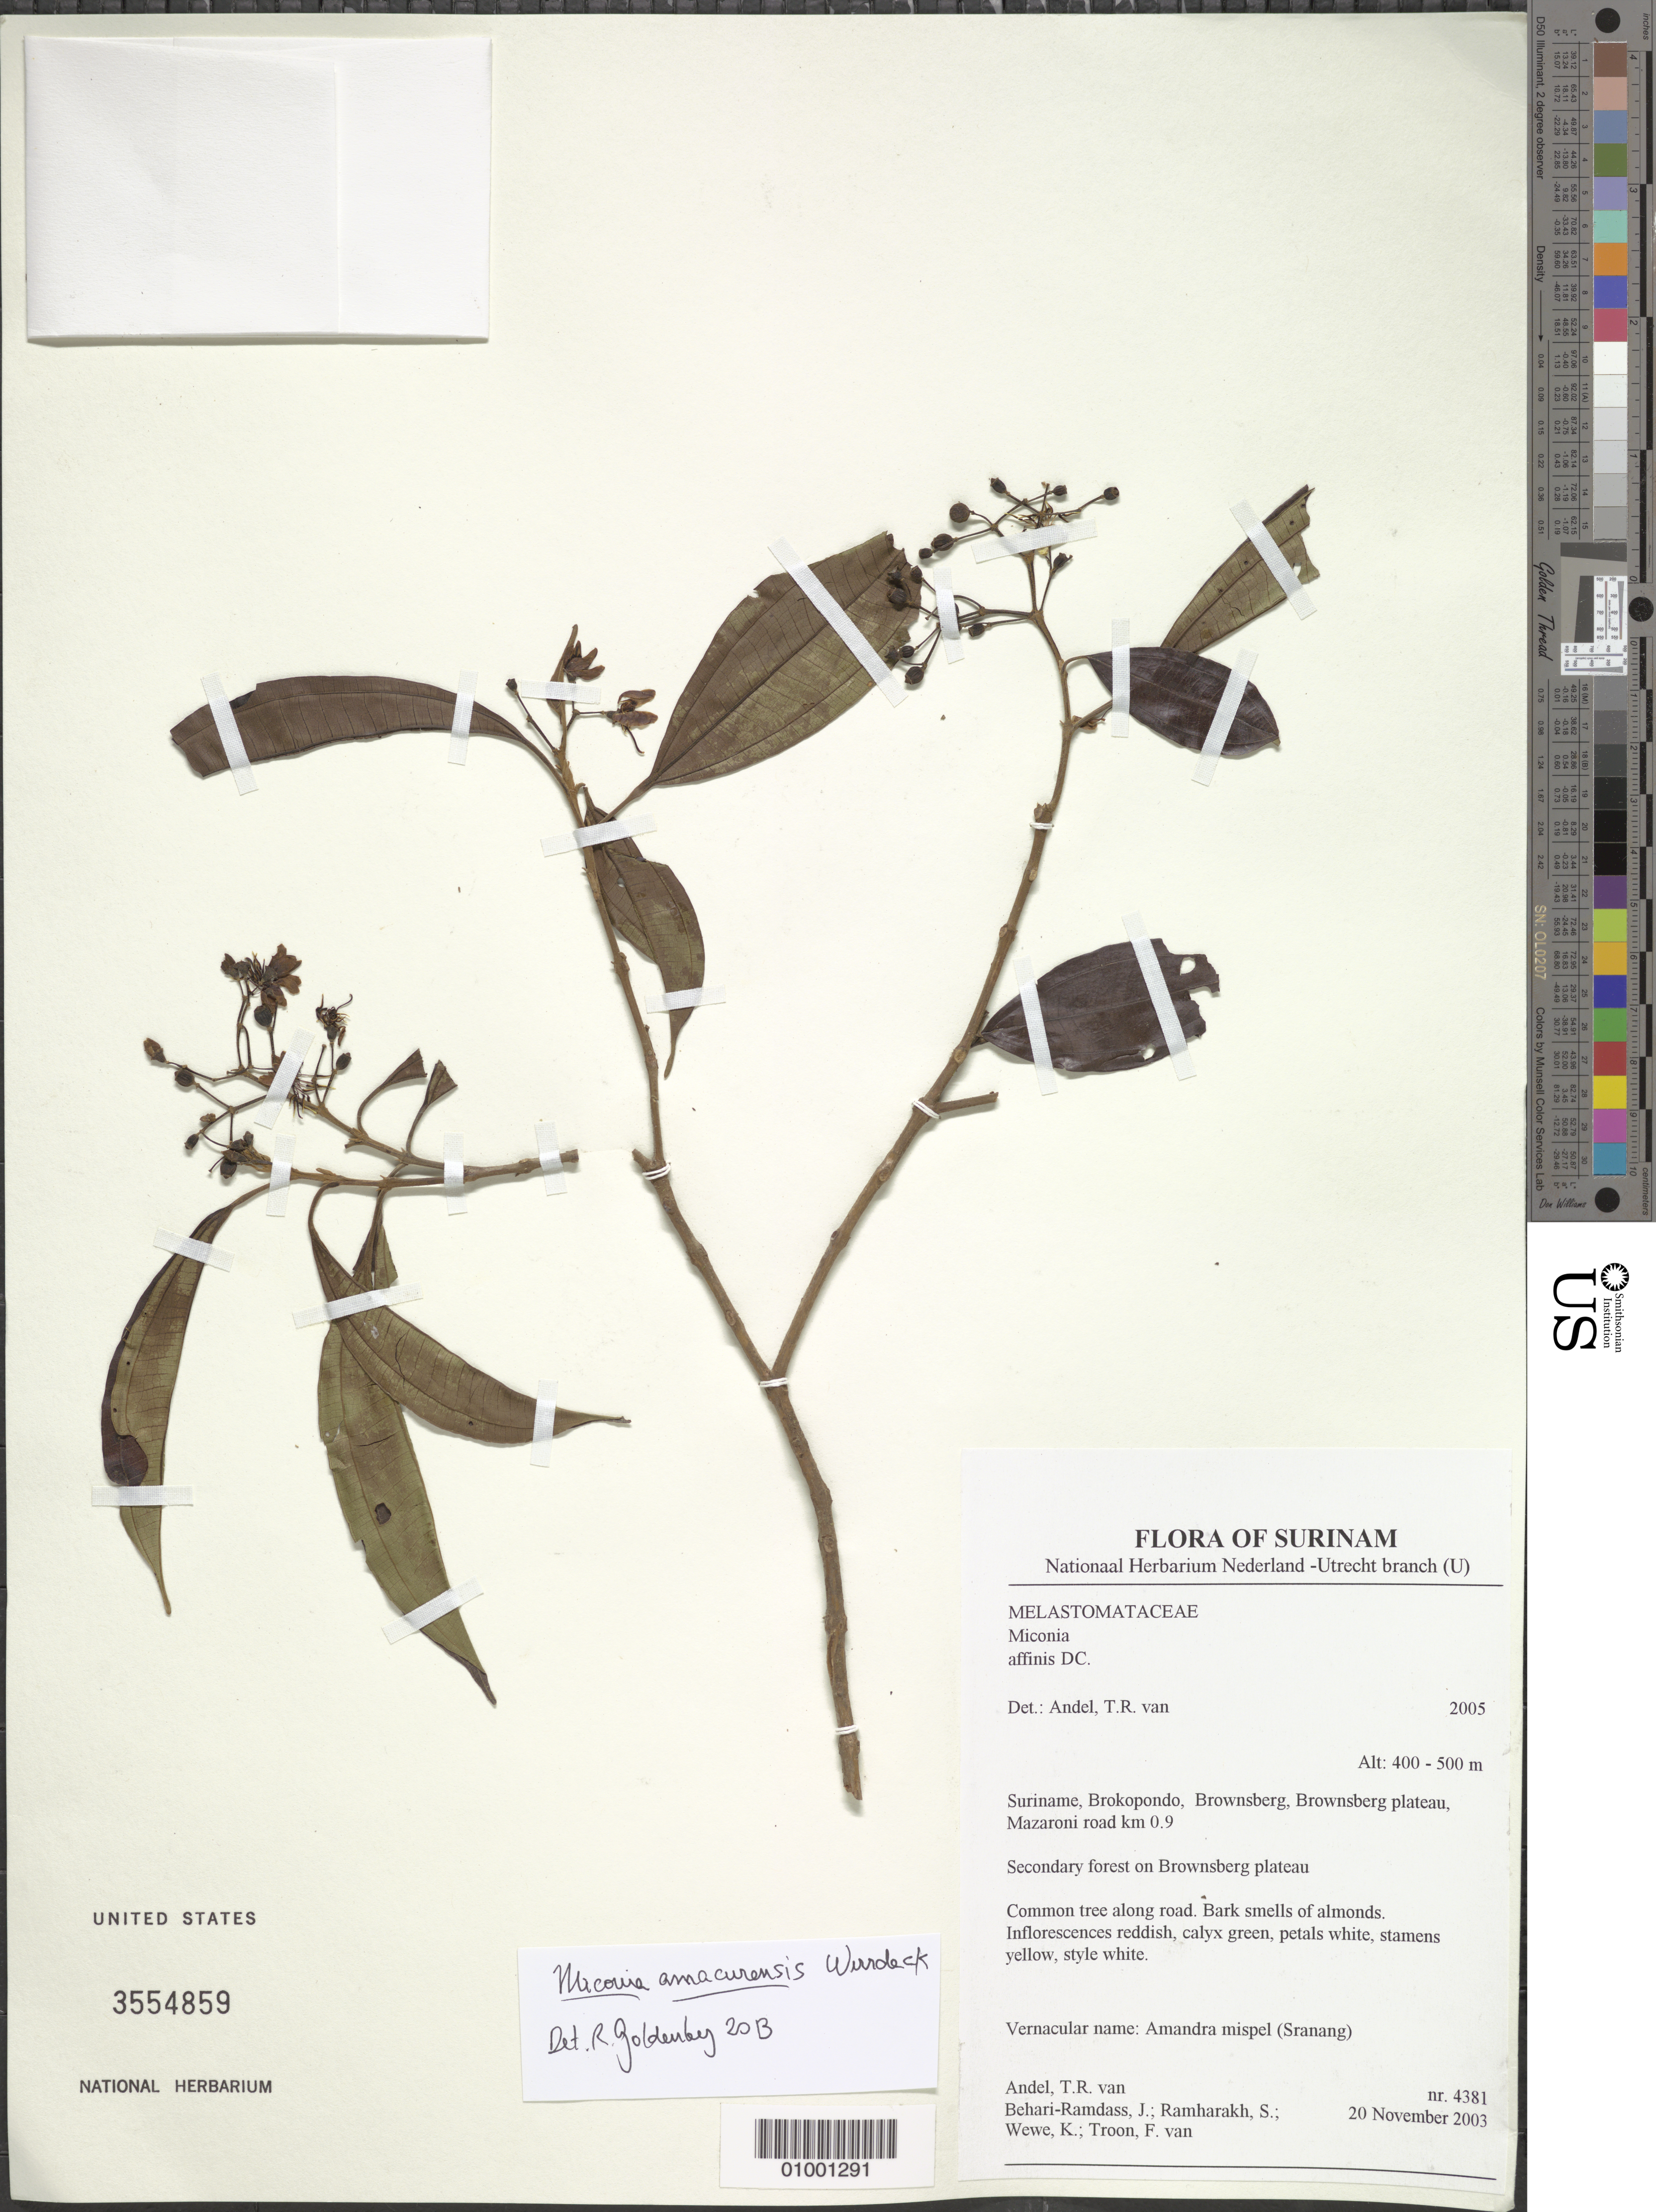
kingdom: Plantae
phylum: Tracheophyta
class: Magnoliopsida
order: Myrtales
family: Melastomataceae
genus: Miconia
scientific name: Miconia amacurensis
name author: Wurdack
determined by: Goldenberg, R.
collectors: T. R. van Andel, J. Behari-Ramdas, S. Ramharakh, K. Wewe & F. Van Troon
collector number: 4381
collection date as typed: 20-Nov-03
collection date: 2003-11-20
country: Suriname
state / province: Brokopondo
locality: Brownsberg, Brownsberg plateau, Mazaroni road km 0.9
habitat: Secondary forest on Brownsberg plateau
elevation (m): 400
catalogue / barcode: US 3554859